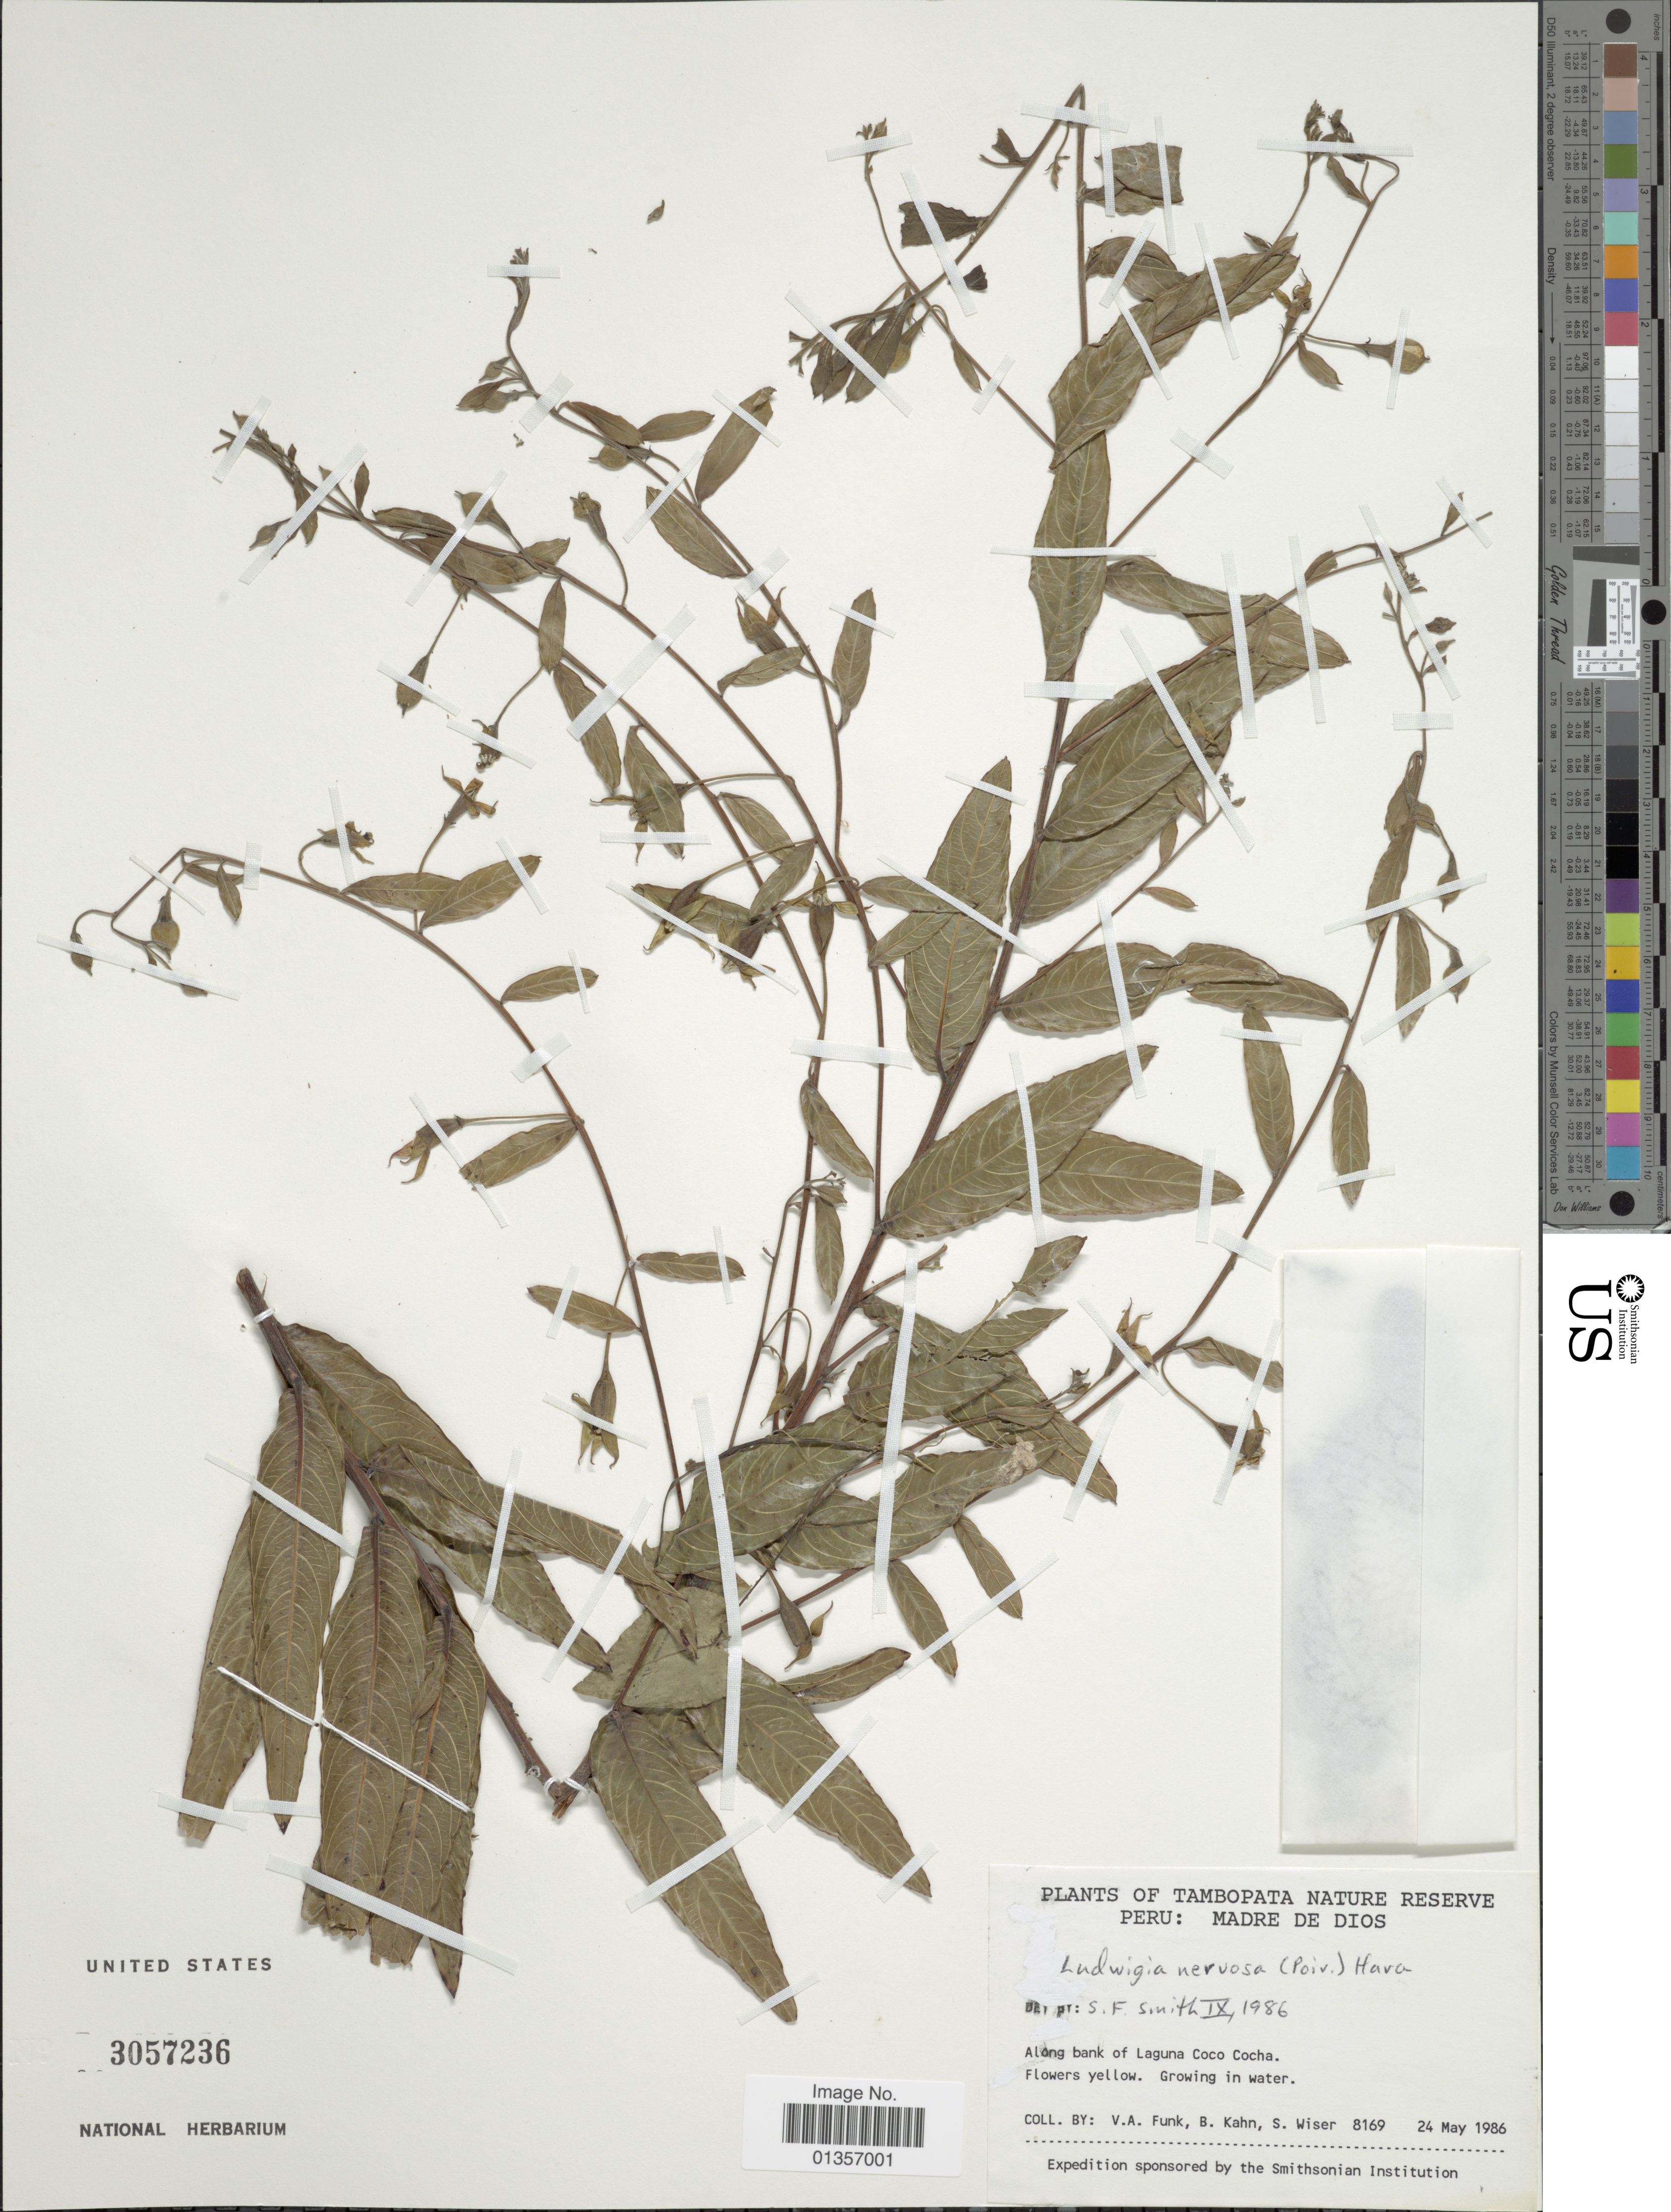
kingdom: Plantae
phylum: Tracheophyta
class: Magnoliopsida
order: Myrtales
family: Onagraceae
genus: Ludwigia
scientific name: Ludwigia nervosa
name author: (Poir.) H. Hara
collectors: V. Funk, B. Kahn & S. Wiser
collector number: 8169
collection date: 1986-05-24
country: Peru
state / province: Madre de Dios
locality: Tambopata Nature Reserve. Along bank of Laguna Coco Cocha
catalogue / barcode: US 3057236